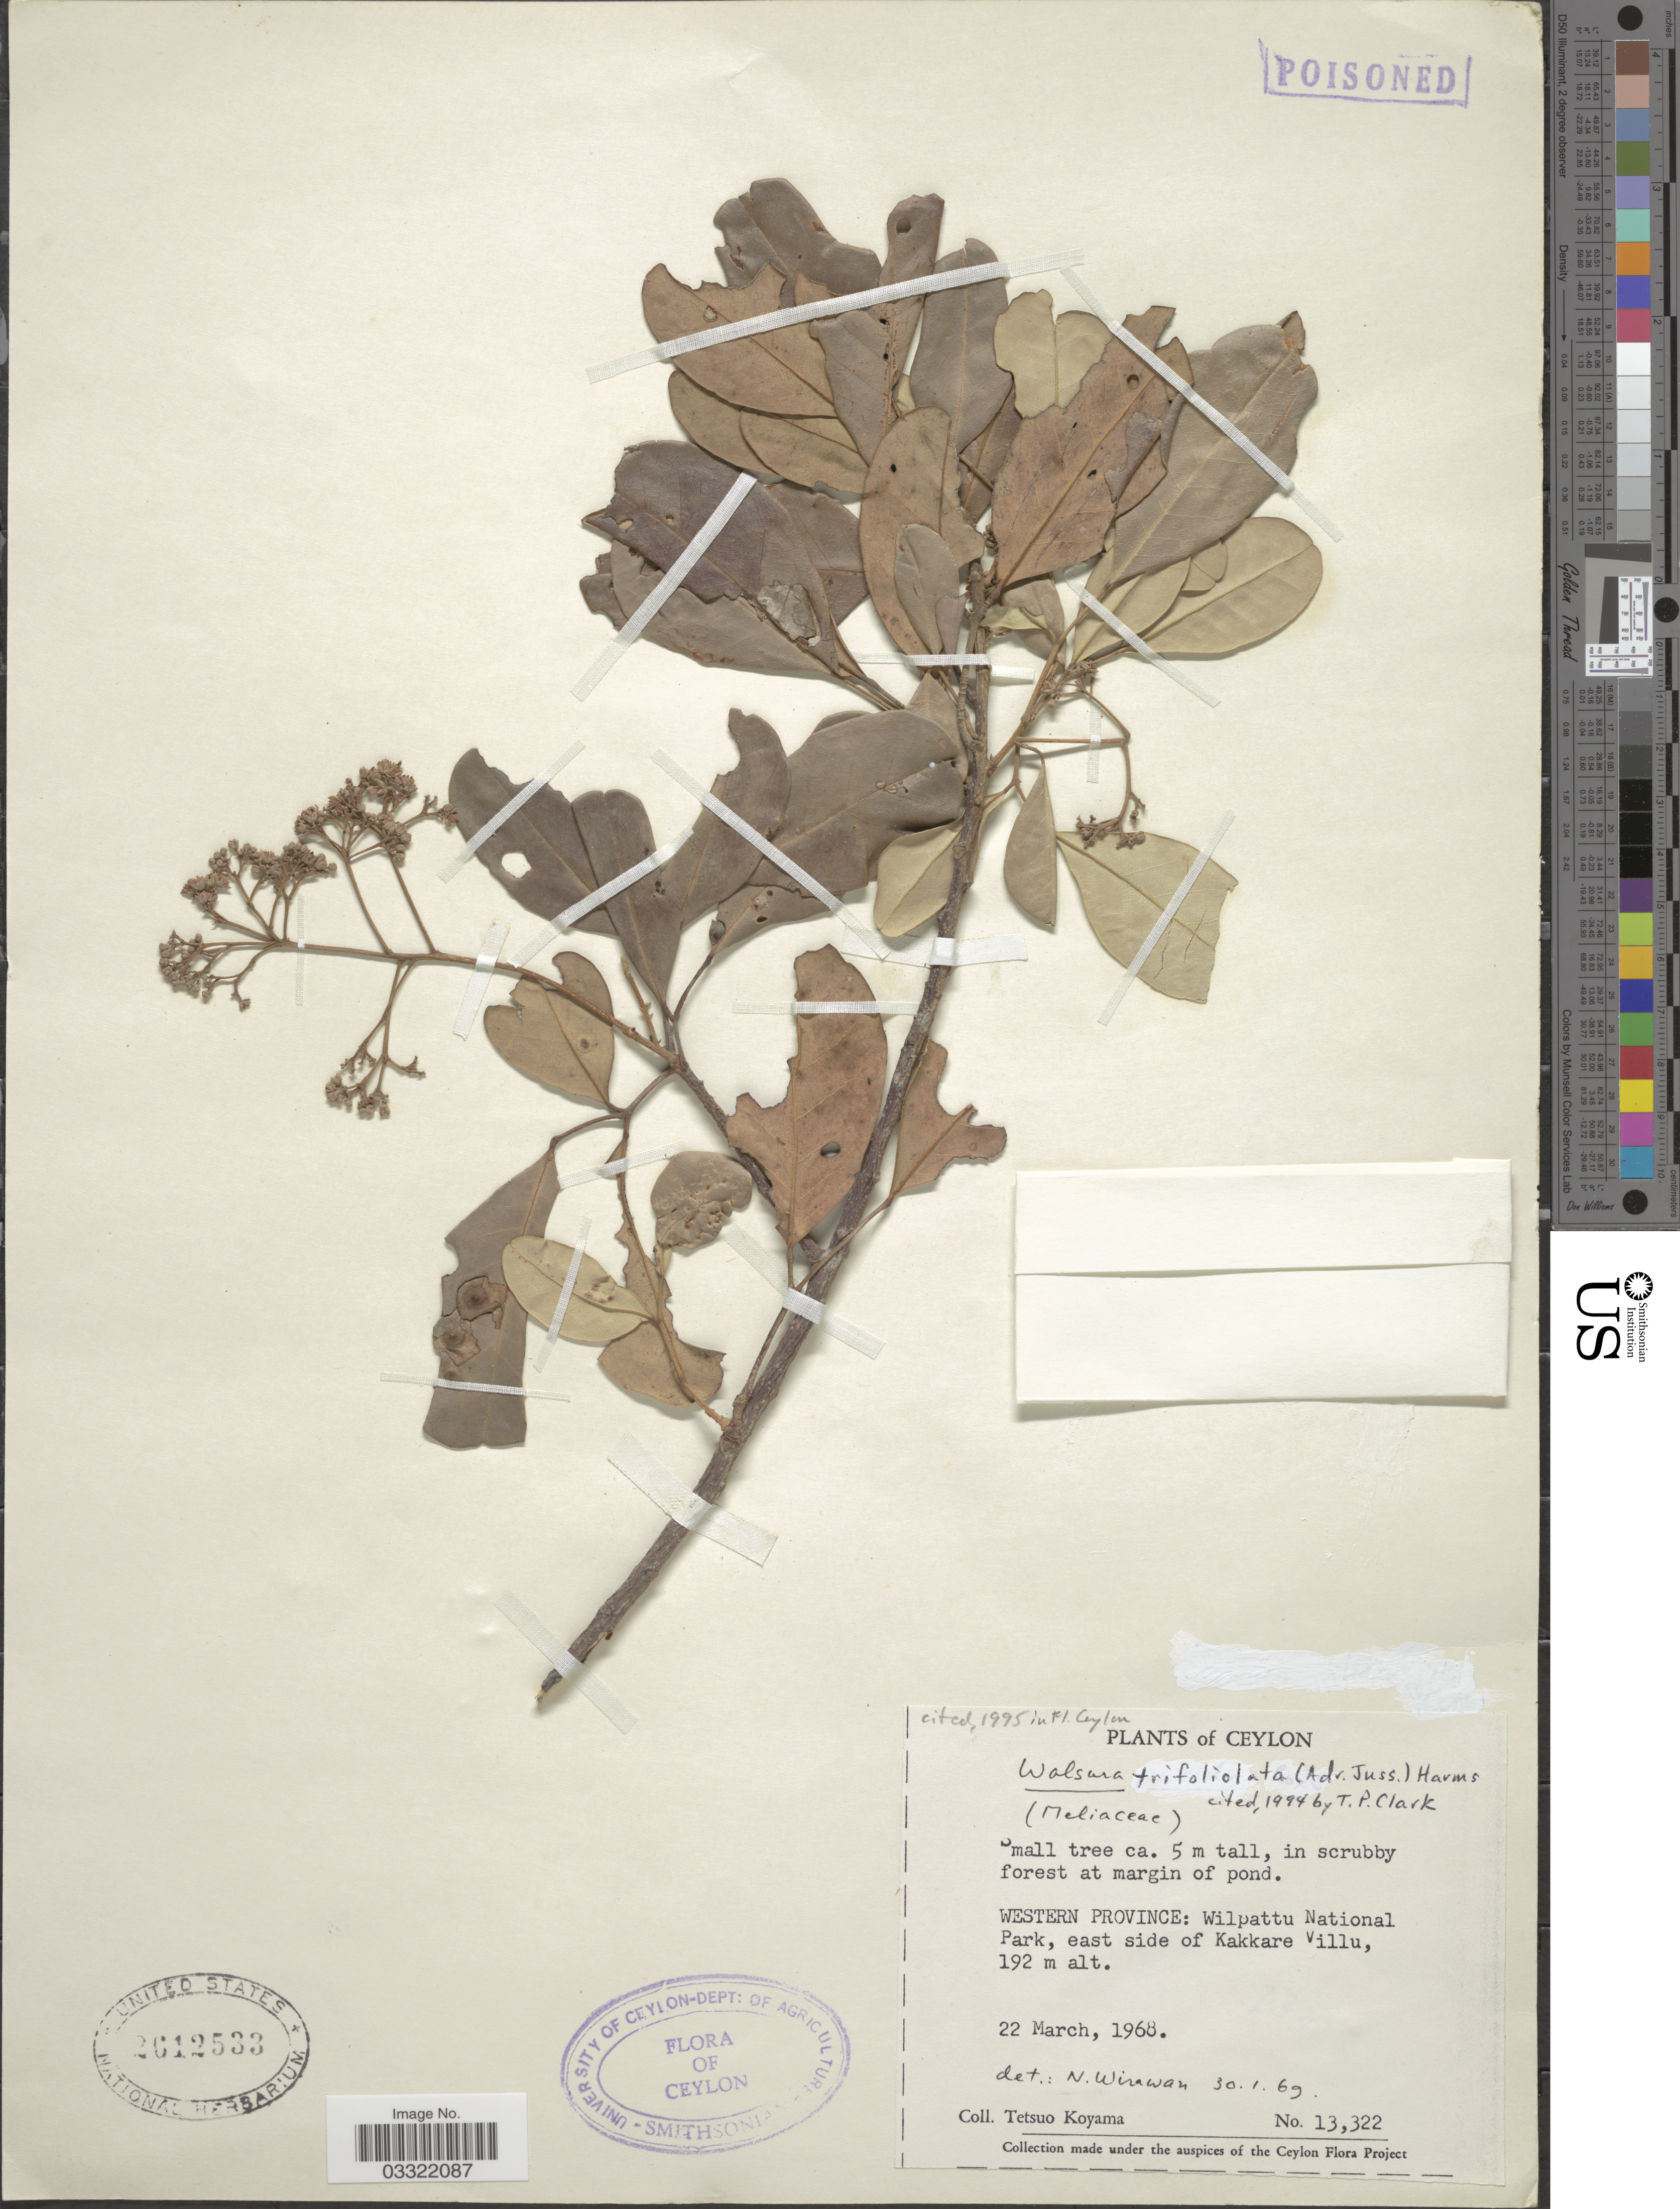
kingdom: Plantae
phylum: Tracheophyta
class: Magnoliopsida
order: Sapindales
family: Meliaceae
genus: Walsura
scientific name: Walsura trifoliolata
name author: (A. Juss.) Harms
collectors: T. Koyama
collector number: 13322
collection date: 1968-03-22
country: Sri Lanka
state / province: Western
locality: Ceylon, Wilpattu National Park, east side of Kakkare Villu.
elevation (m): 192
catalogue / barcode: US 2612533